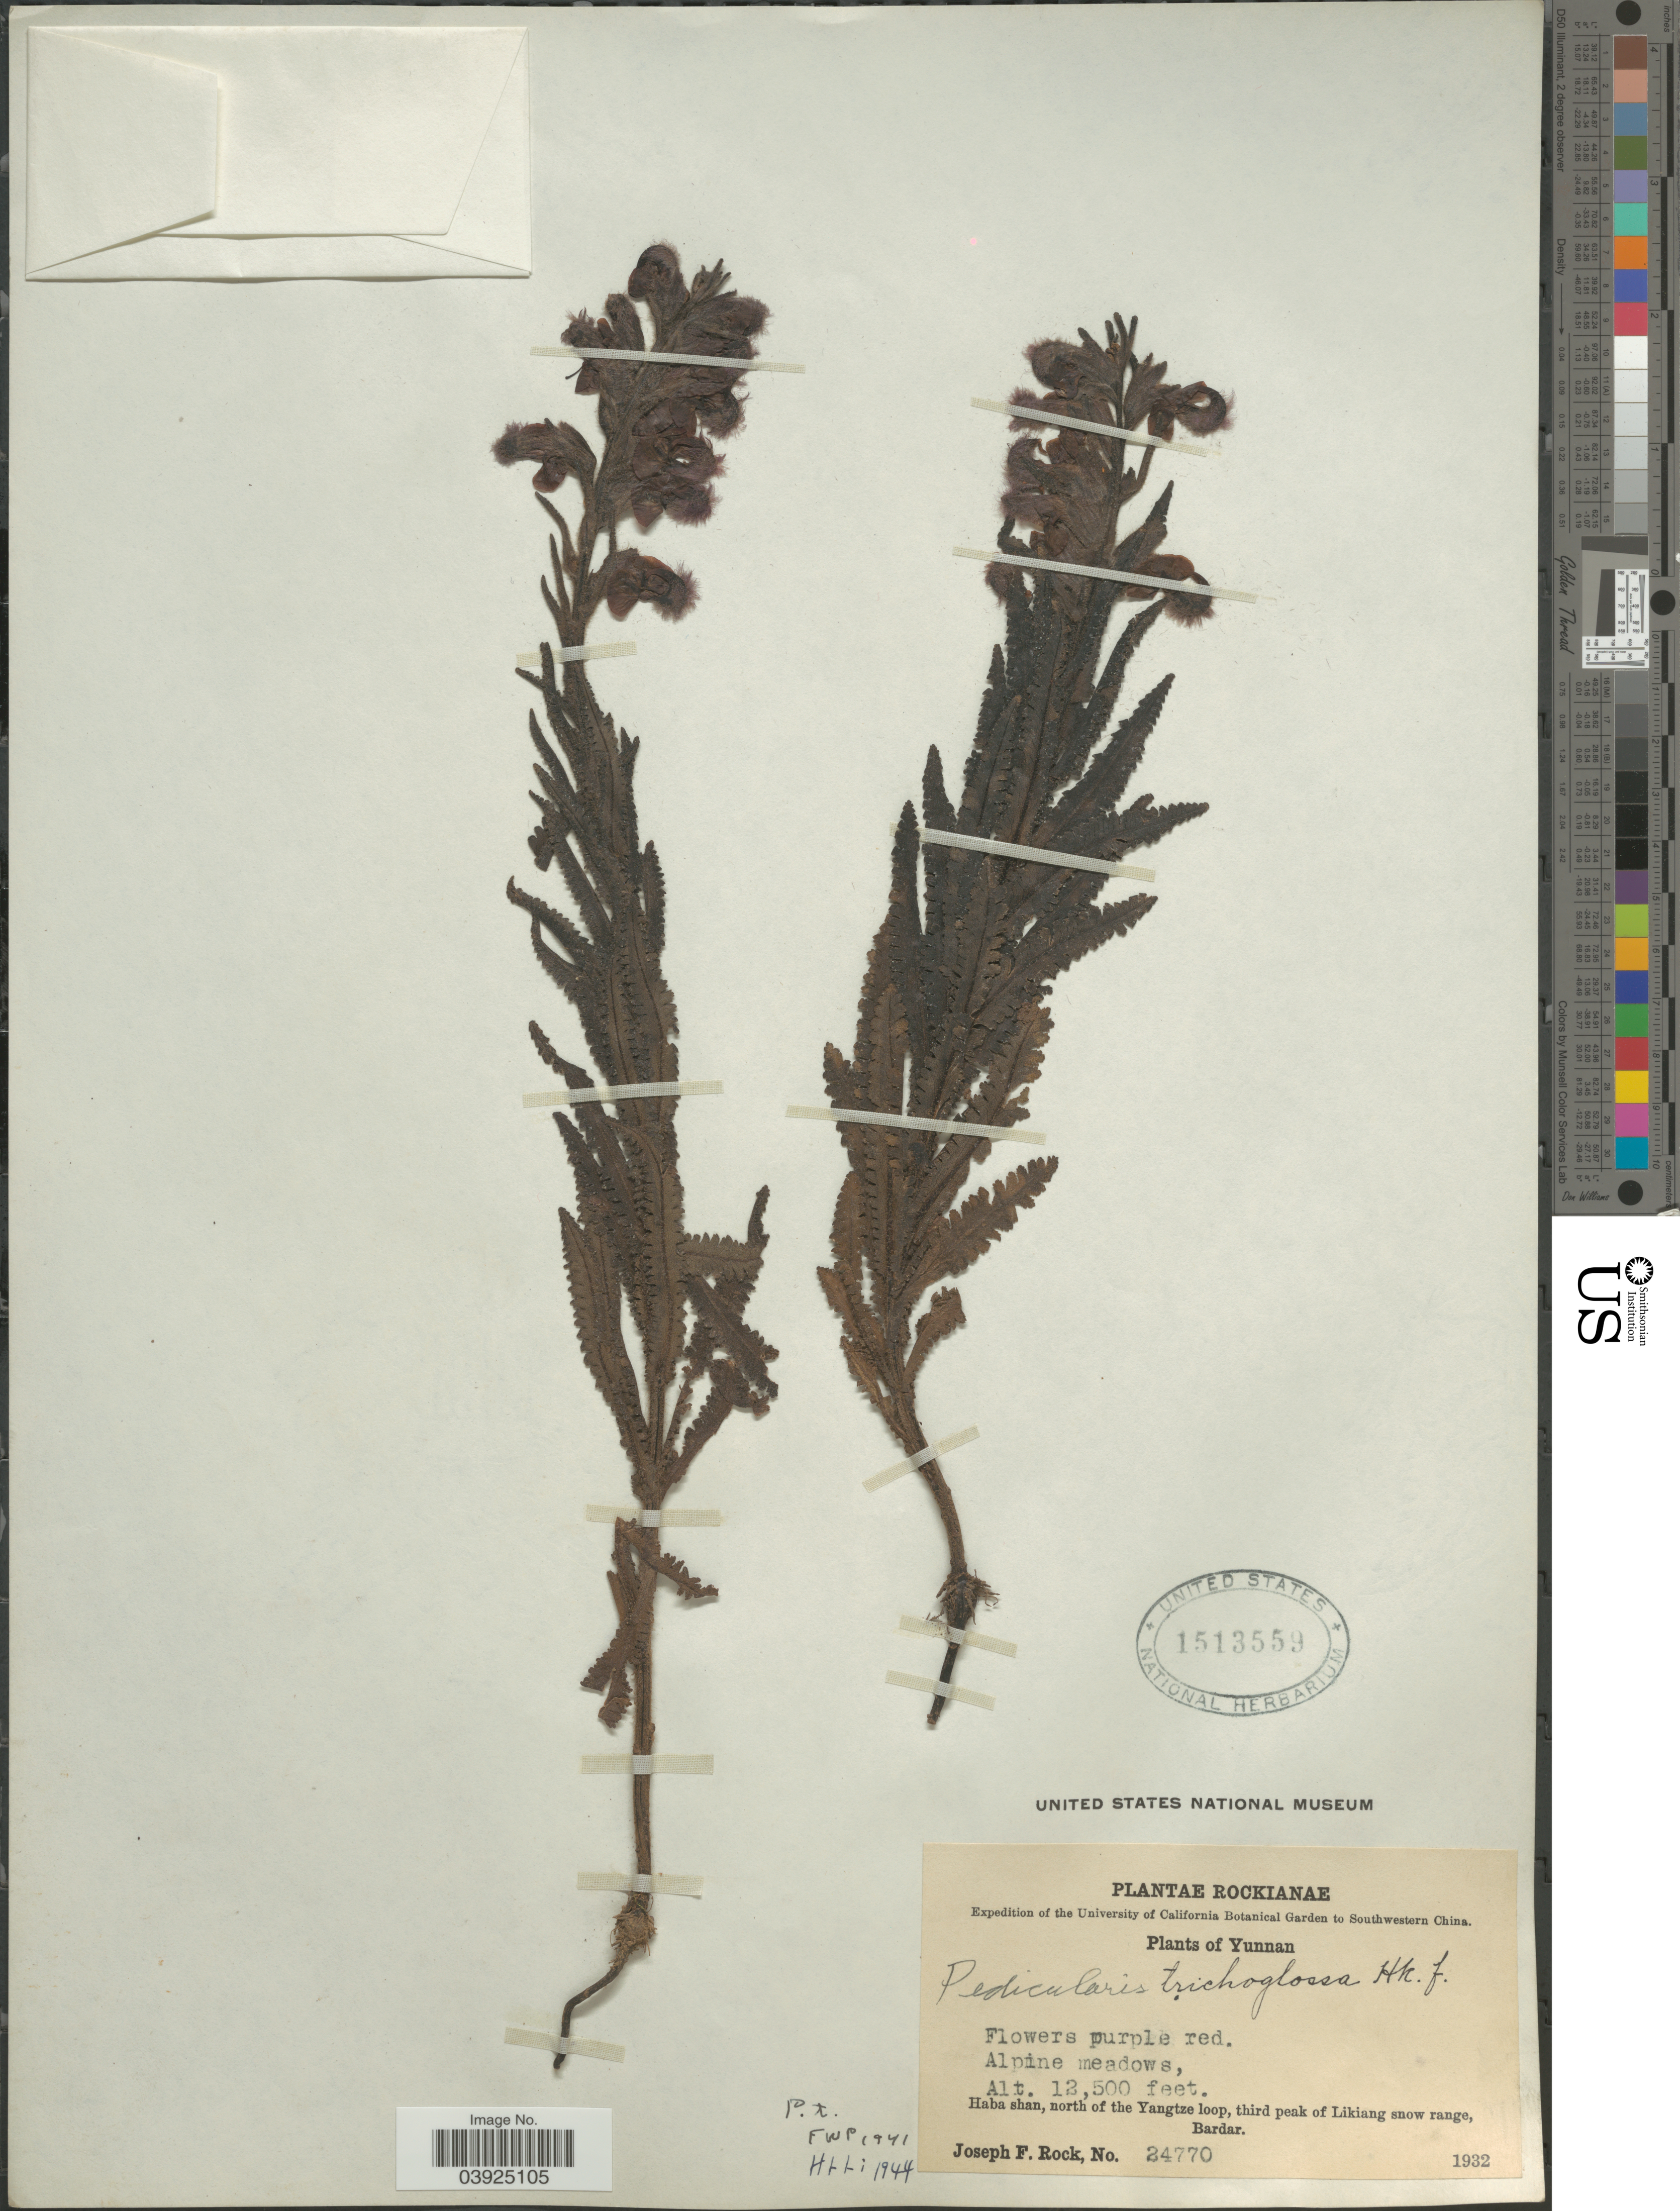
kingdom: Plantae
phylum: Tracheophyta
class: Magnoliopsida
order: Lamiales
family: Orobanchaceae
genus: Pedicularis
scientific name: Pedicularis trichoglossa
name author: Hook. f.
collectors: J. F. Rock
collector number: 24770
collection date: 1932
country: China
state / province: Yunnan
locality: Haba shan, north of the Yangtze loop, third peak of Likiang snow range, Bardar.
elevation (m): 3810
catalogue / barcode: US 1513559